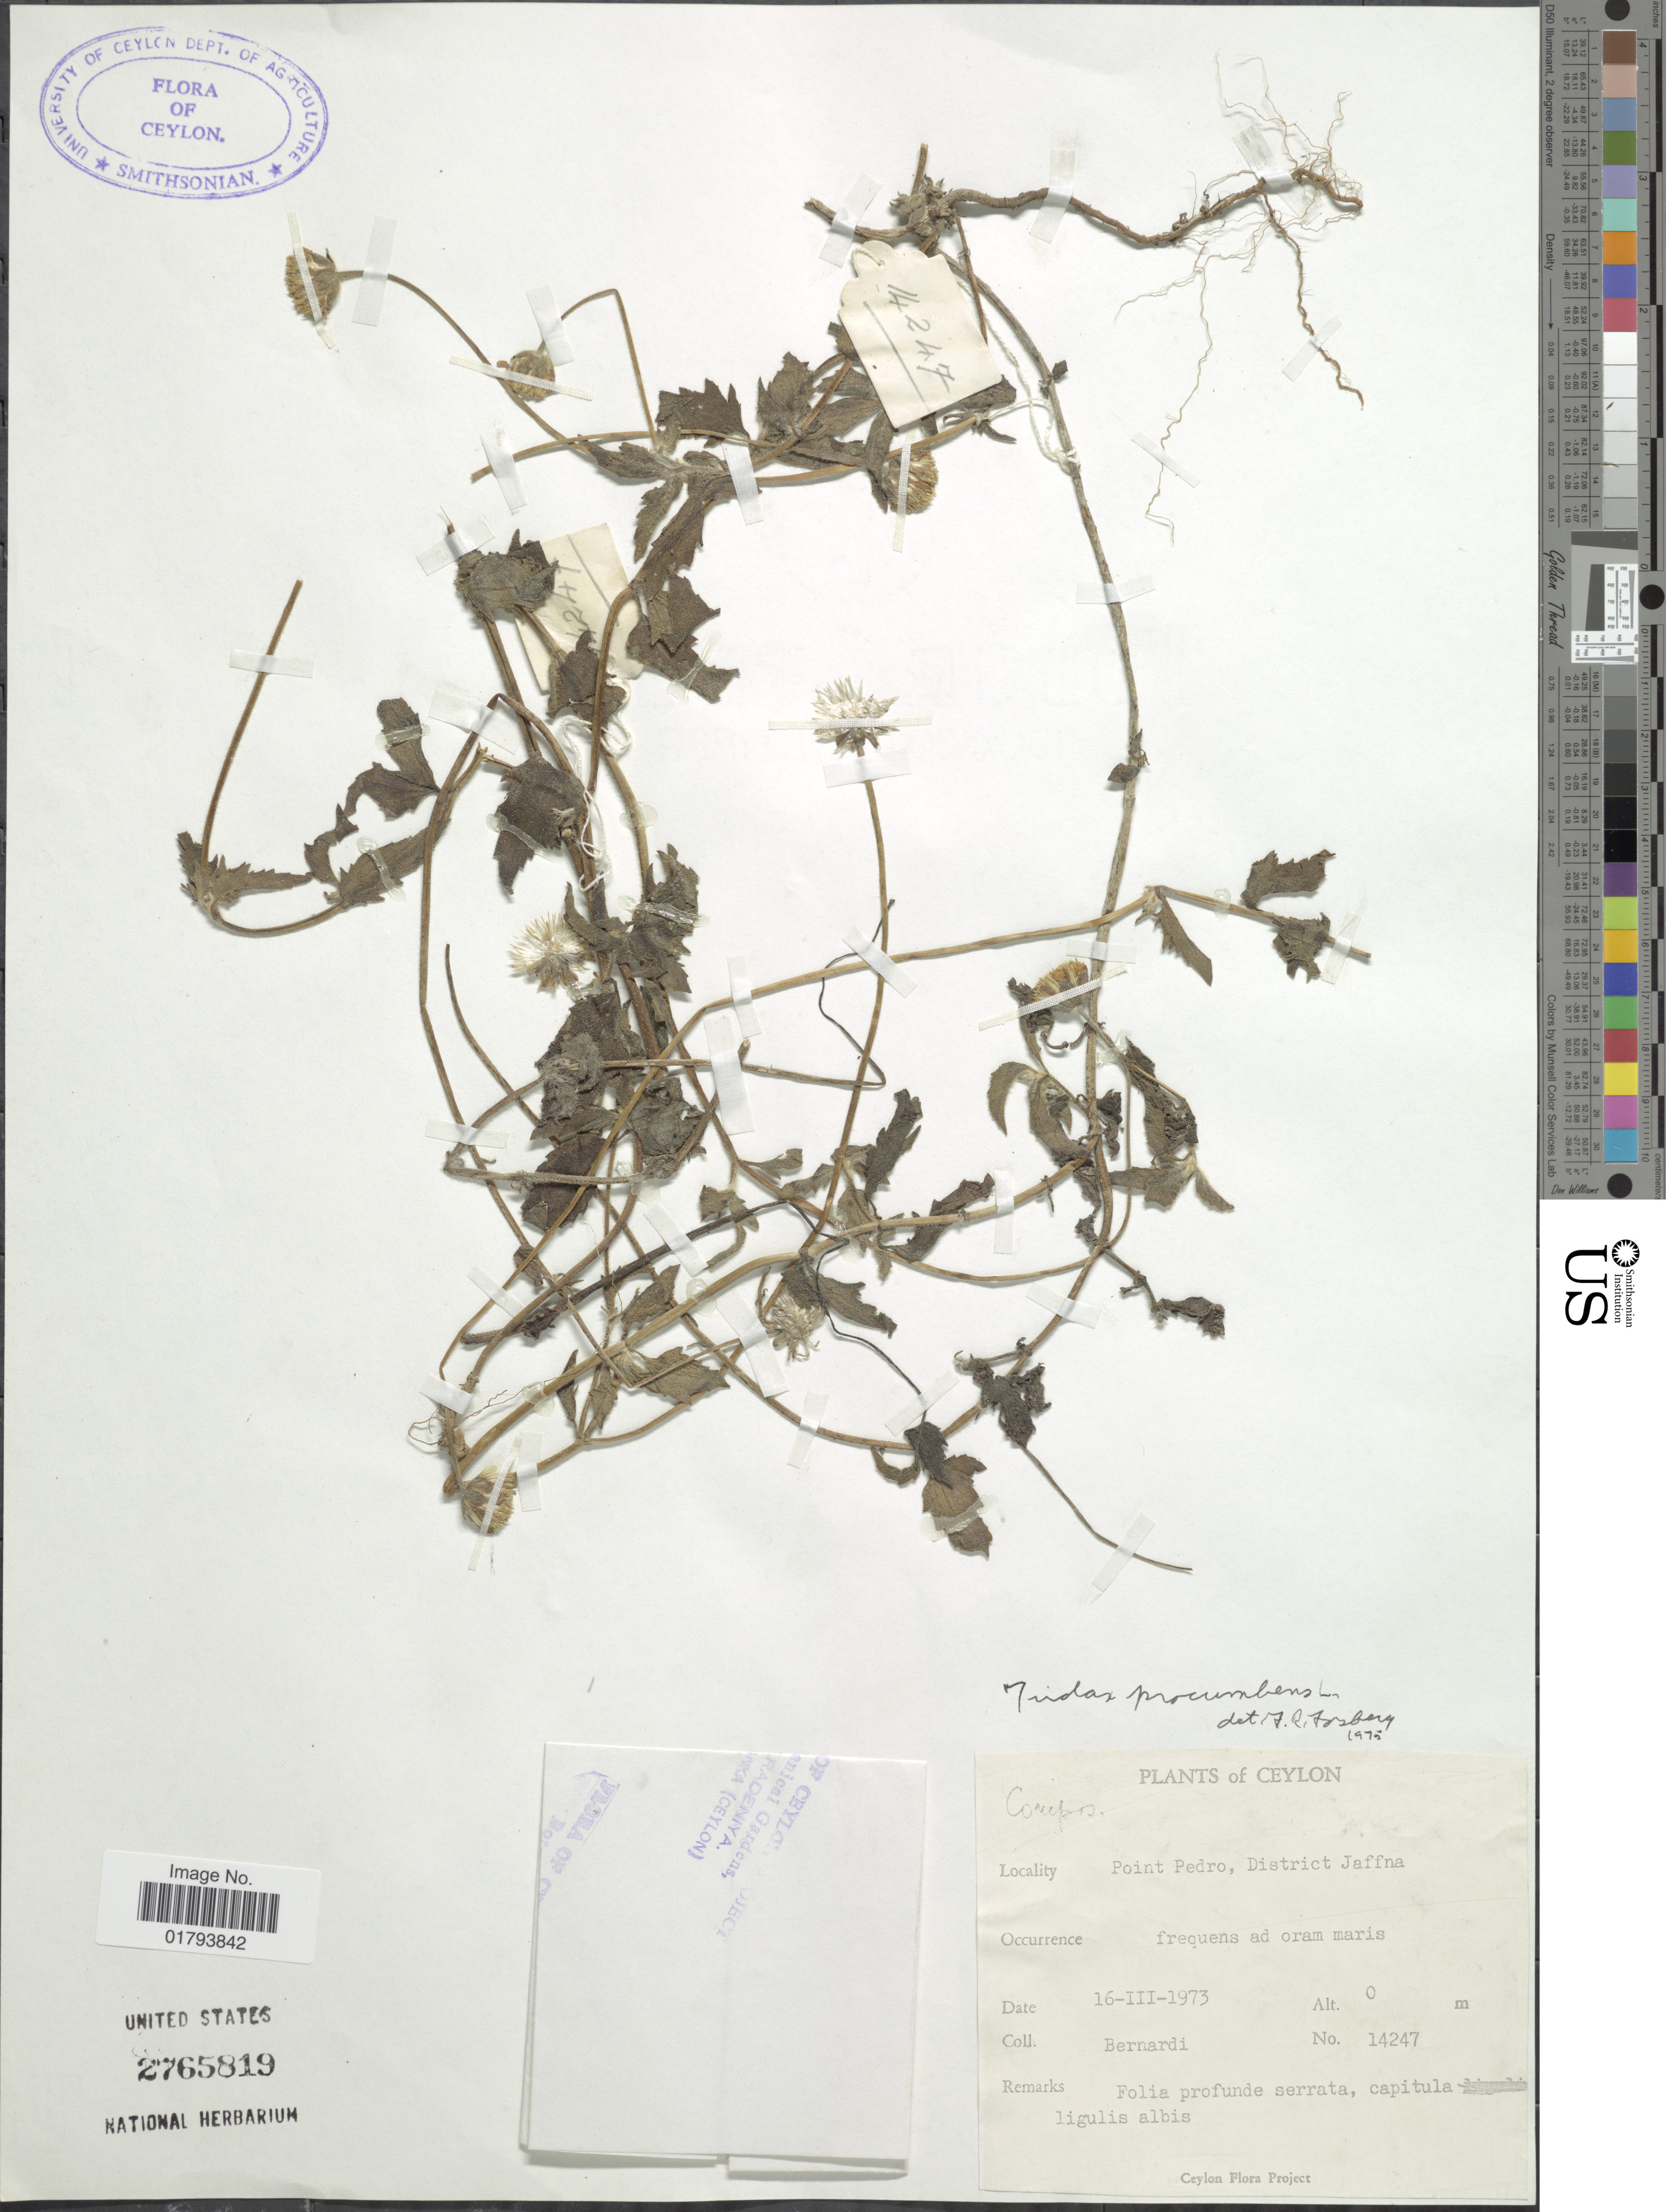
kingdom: Plantae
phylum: Tracheophyta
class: Magnoliopsida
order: Asterales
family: Asteraceae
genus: Tridax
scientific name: Tridax procumbens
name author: L.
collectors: Bernardi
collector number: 14247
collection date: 1973-03-16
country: Sri Lanka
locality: Ceylon, Point Pedro, District Jaffna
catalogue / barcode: US 2765819